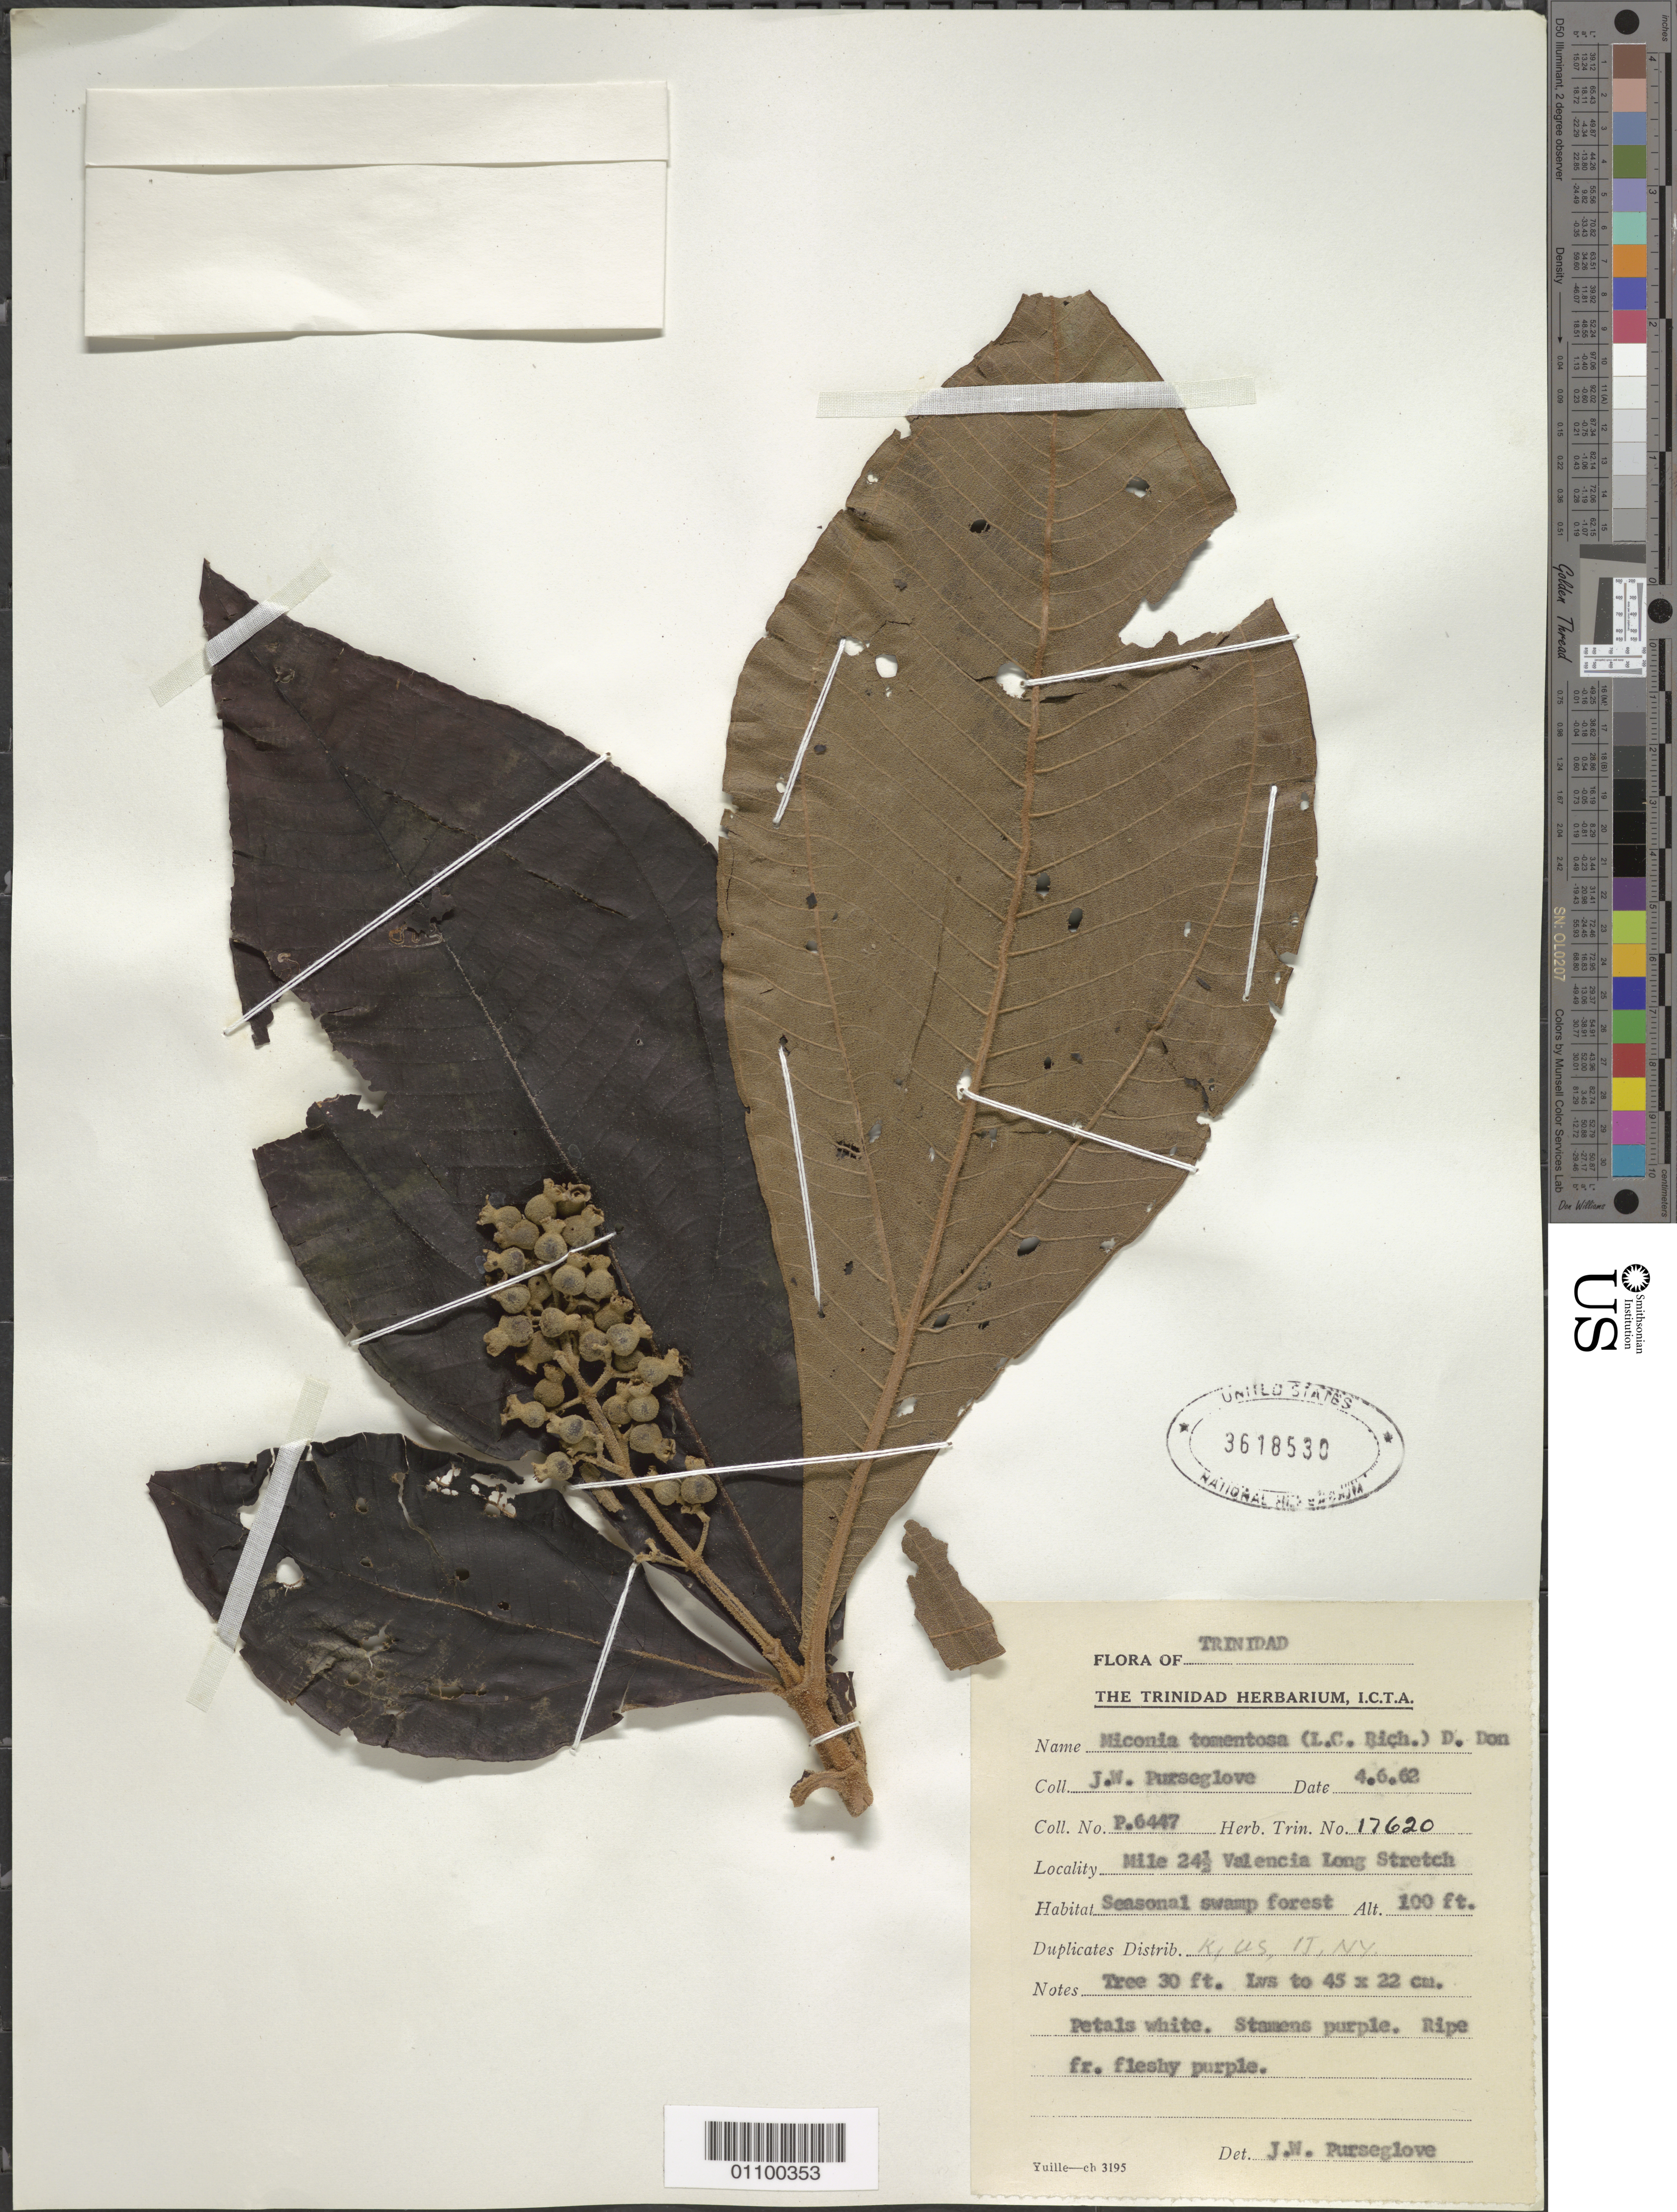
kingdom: Plantae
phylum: Tracheophyta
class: Magnoliopsida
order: Myrtales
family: Melastomataceae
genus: Miconia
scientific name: Miconia tomentosa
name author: (Rich.) D. Don ex DC.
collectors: J. Purseglove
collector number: P.6447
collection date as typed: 06 Apr 1962 or 04 Jun 1962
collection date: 1962-04-06 or 1962-06-04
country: Trinidad and Tobago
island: Trinidad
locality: mi 24.5 Valencia Long Stretch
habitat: seasonal swamp forest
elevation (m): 30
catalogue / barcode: US 3618530